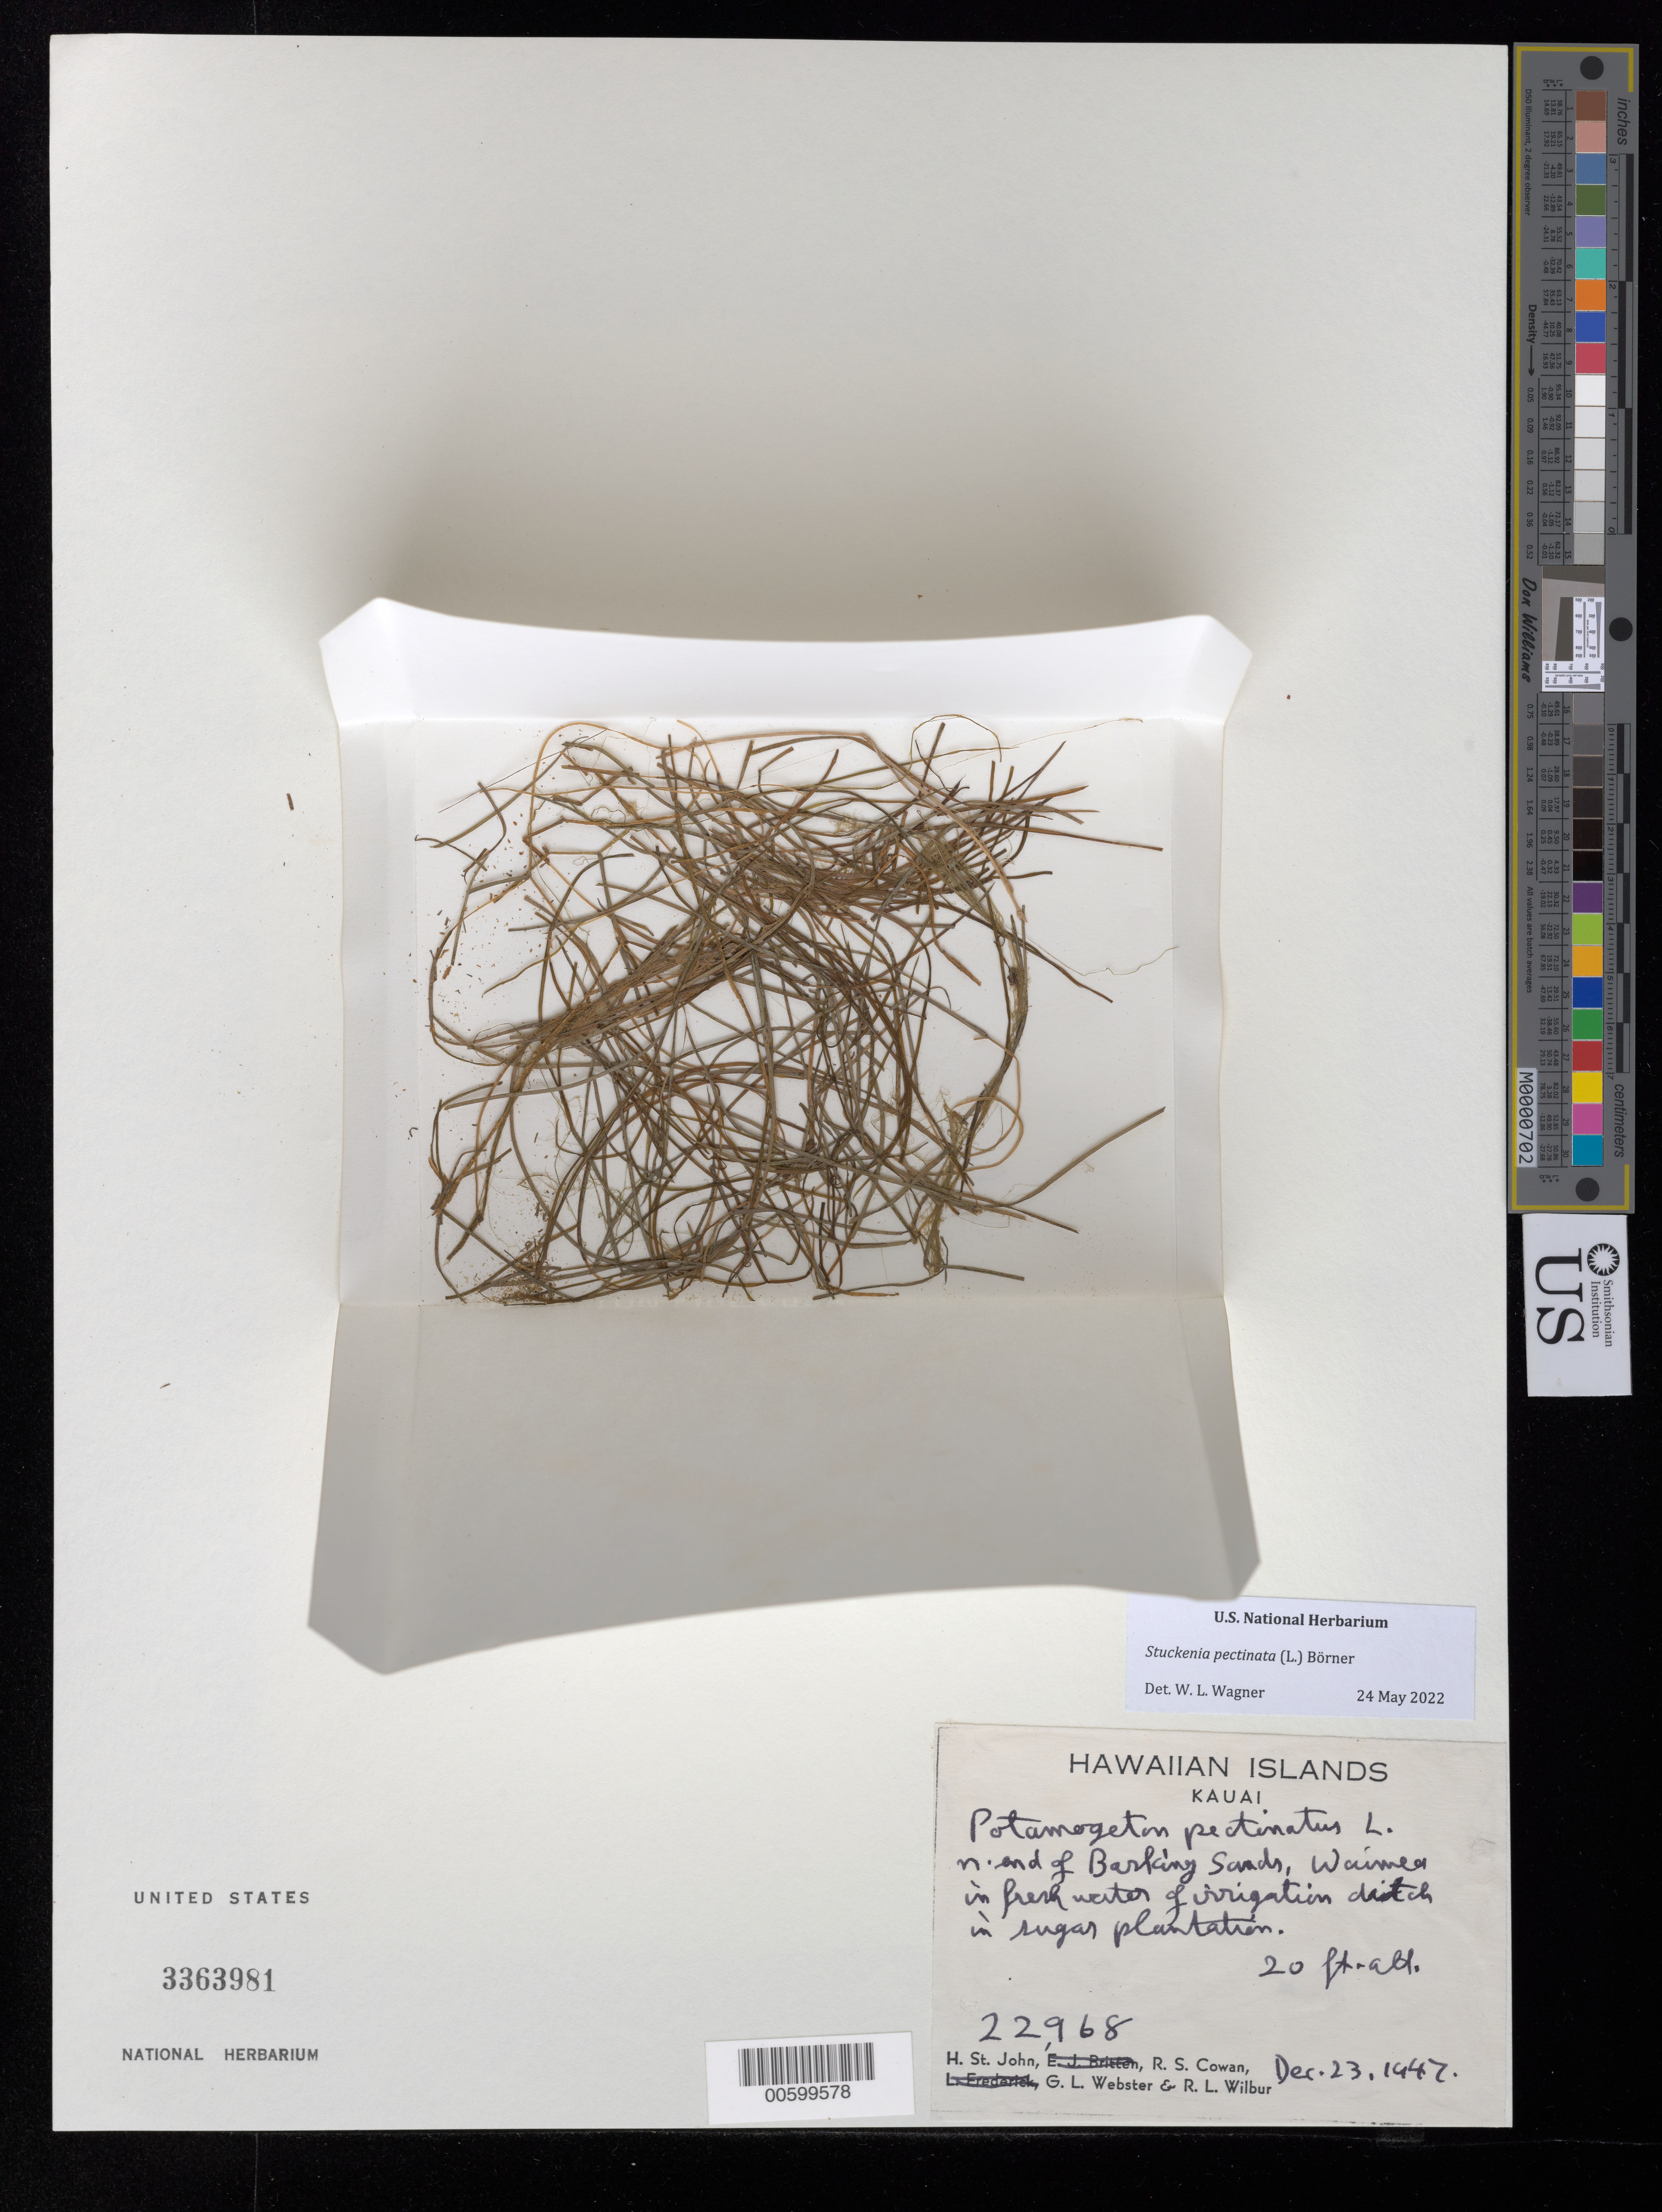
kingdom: Plantae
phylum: Tracheophyta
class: Liliopsida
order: Alismatales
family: Potamogetonaceae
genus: Stuckenia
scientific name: Stuckenia pectinata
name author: (L.) Börner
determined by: Wagner, W. L., (BOT), Smithsonian Institution - National Museum of Natural History (UNITED STATES)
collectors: H. St. John, R. S. Cowan, G. L. Webster & R. L. Wilbur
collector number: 22968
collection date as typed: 23 Dec 1947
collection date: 1947-12-23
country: United States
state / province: Hawaii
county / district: Kauai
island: Kaua'i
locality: N end of Barking Sands, Waimea in fresh water irrigation ditch in sugar plantation.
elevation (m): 6.096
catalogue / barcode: US 3363981